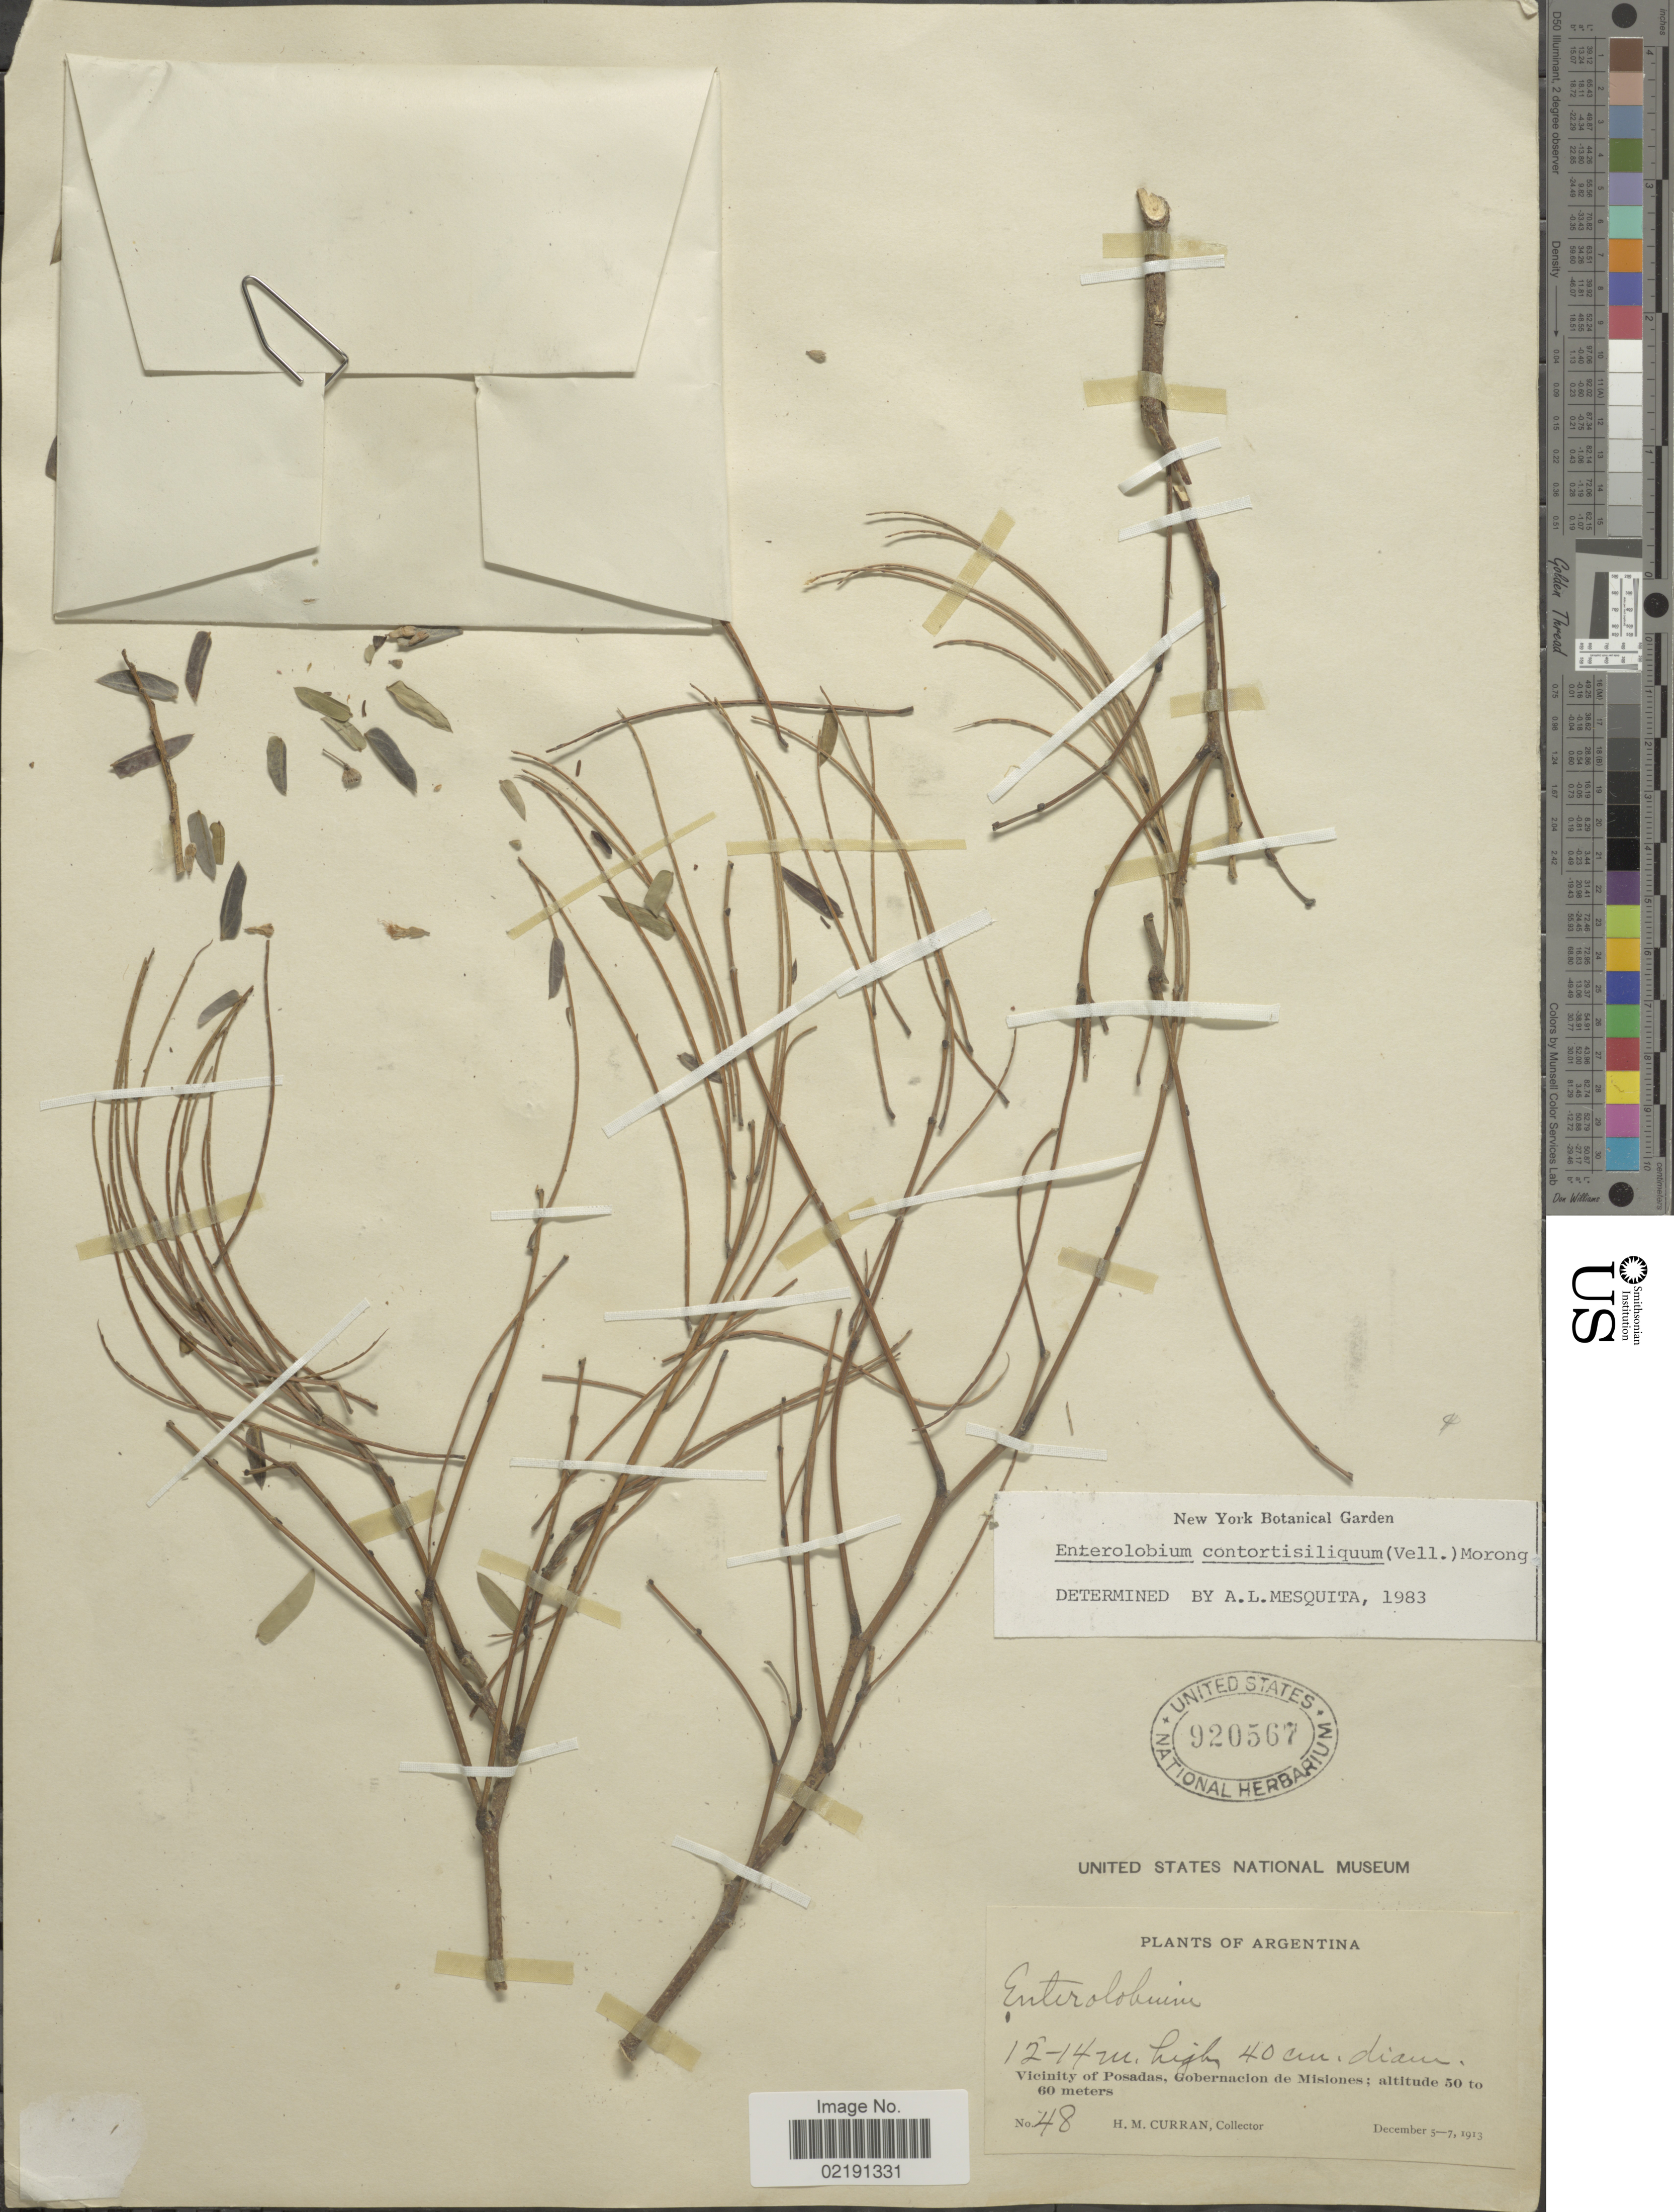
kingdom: Plantae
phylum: Tracheophyta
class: Magnoliopsida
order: Fabales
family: Fabaceae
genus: Enterolobium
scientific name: Enterolobium contortisiliquum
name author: (Vell.) Morong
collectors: H. M. Curran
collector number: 48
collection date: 1913-12-05/1913-12-07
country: Argentina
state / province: Misiones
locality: Vicinity of Posadas, Gobernacion de Misiones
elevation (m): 50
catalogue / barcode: US 920567